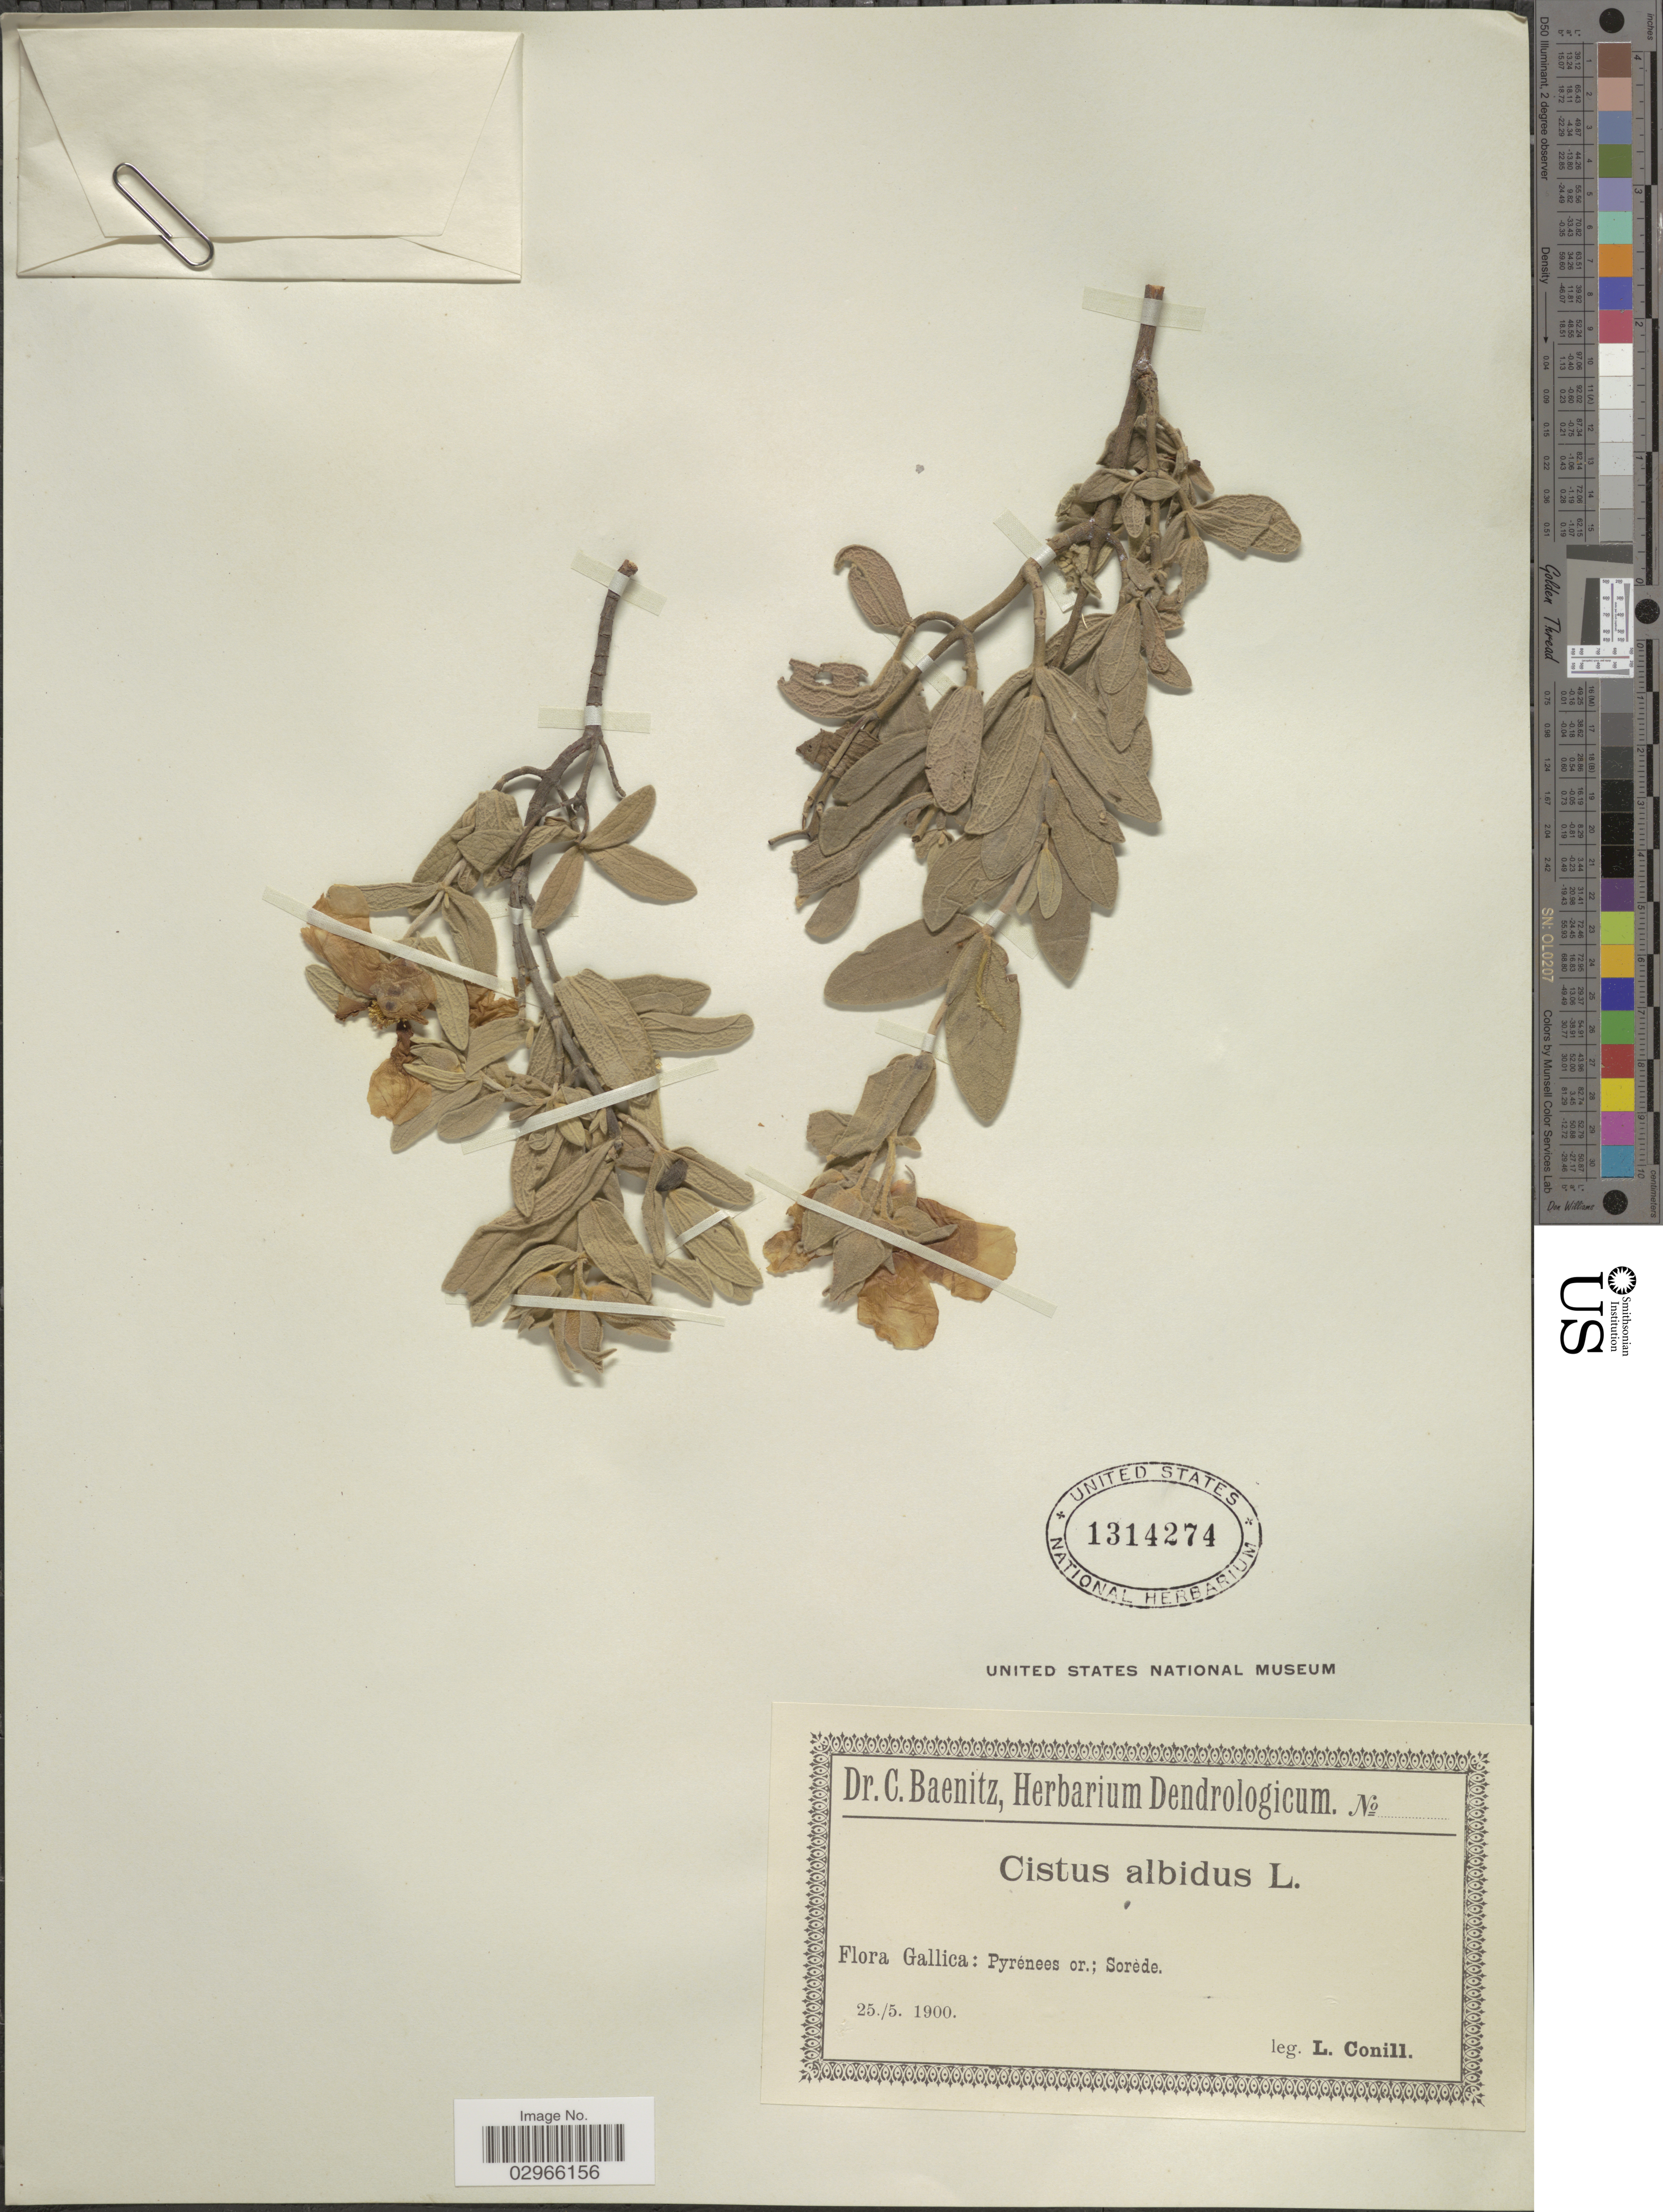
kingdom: Plantae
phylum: Tracheophyta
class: Magnoliopsida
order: Malvales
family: Cistaceae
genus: Cistus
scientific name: Cistus albidus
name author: L.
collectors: Conill, L.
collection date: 1900-05-25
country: France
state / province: Occitanie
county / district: Pyrénées-Orientales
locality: Gallica: Pyrénees or.; Sorède.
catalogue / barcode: US 1314274